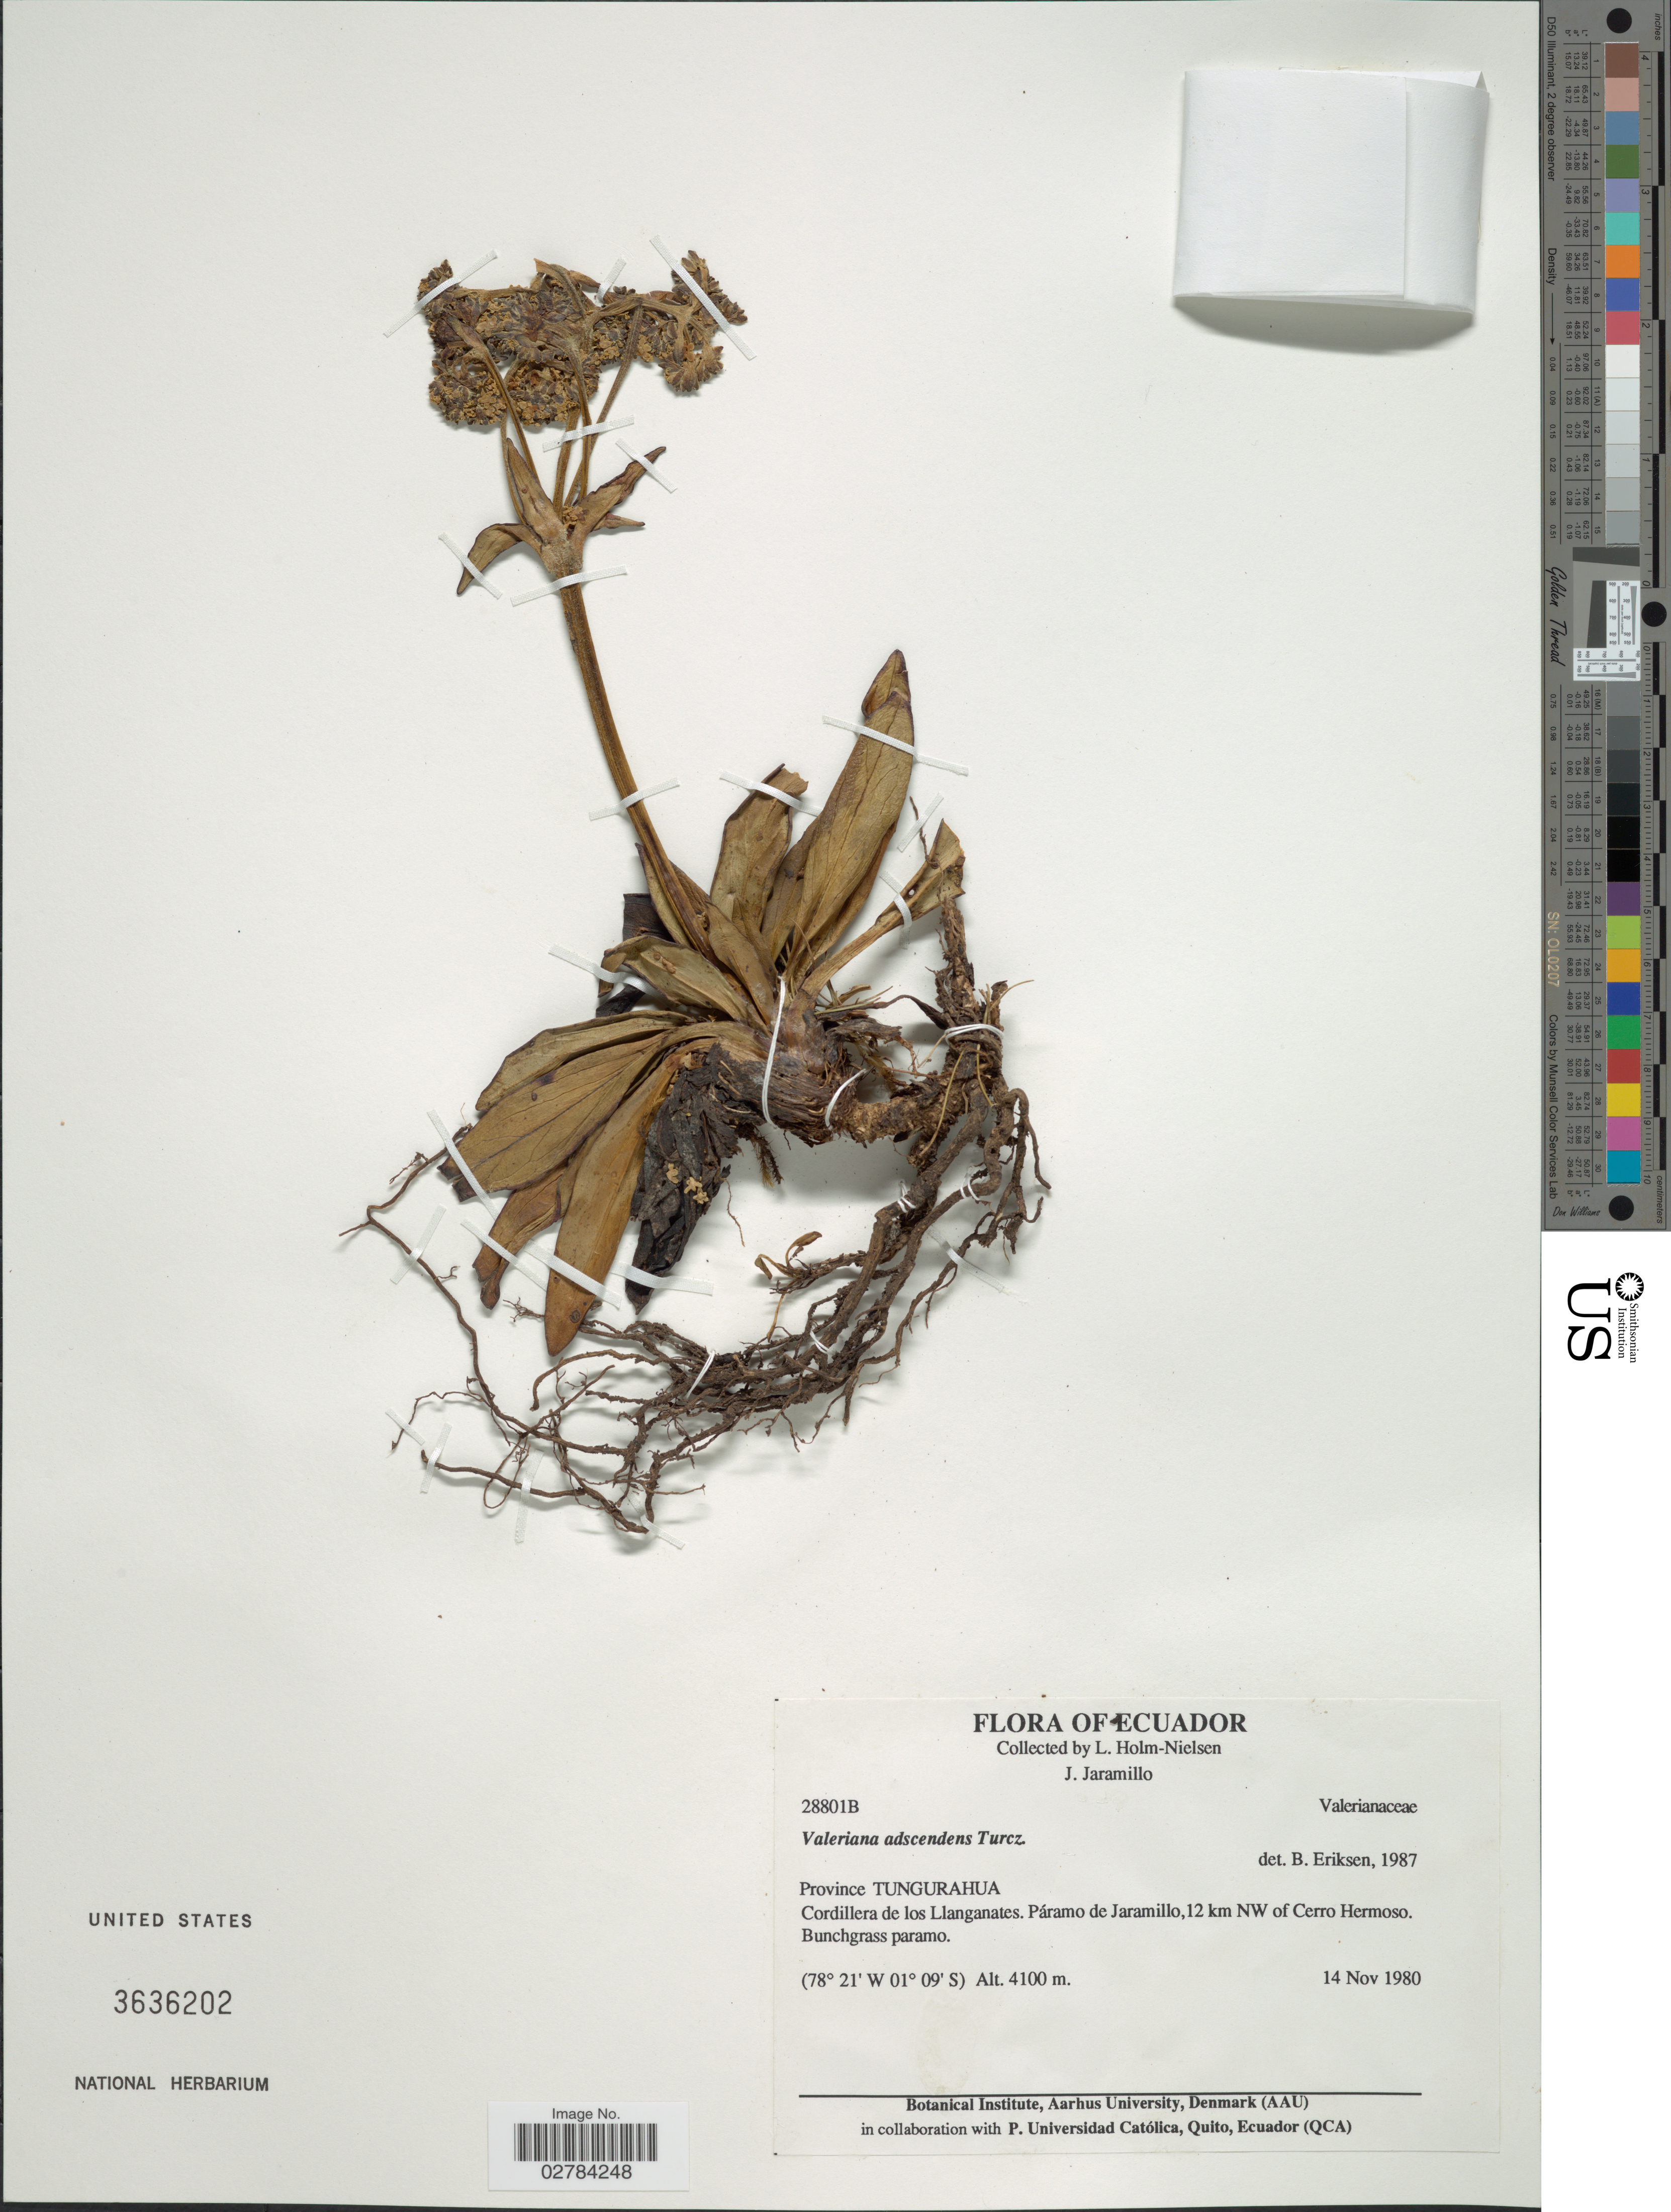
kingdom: Plantae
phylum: Tracheophyta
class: Magnoliopsida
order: Dipsacales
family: Caprifoliaceae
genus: Valeriana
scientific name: Valeriana adscendens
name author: Turcz.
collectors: L. Holm-Nielsen & J. Jaramillo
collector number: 28810B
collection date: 1980-11-14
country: Ecuador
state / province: Tungurahua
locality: Cordillera de los Llanganates. Páramo de Jaramillo, 12 km NW of Cerro Hermoso.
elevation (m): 4100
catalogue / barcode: US 3636202